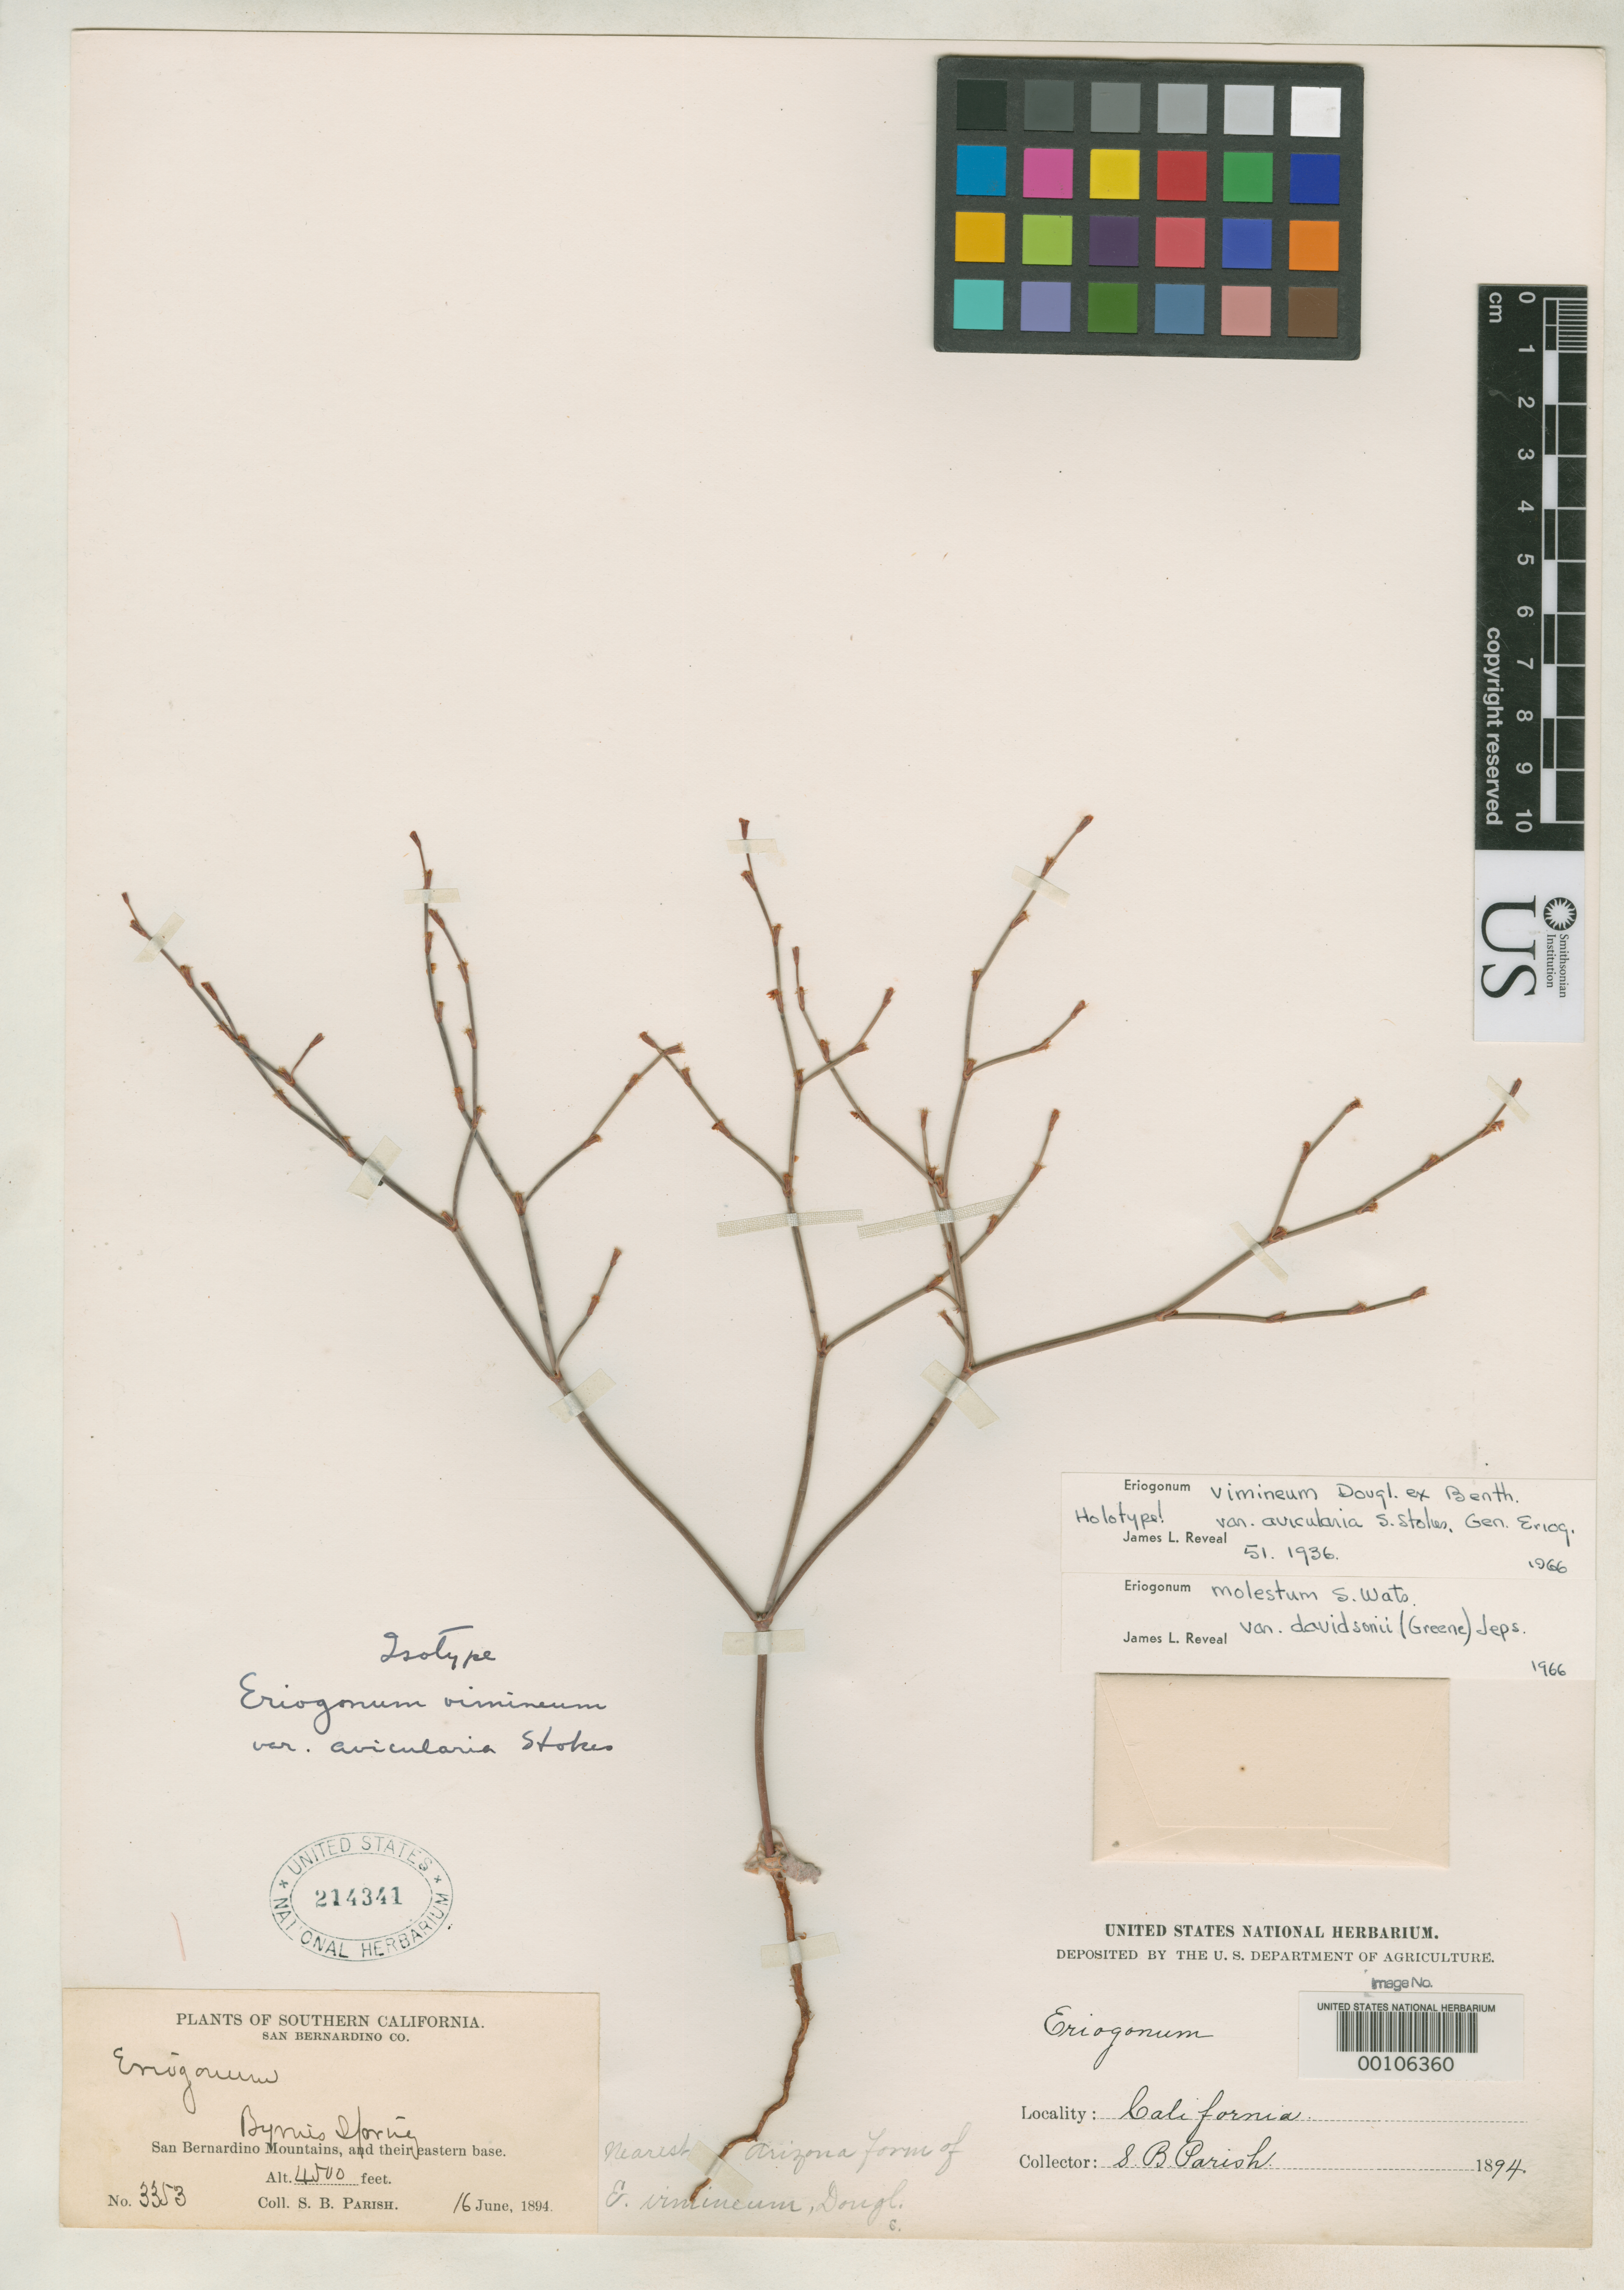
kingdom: Plantae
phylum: Tracheophyta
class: Magnoliopsida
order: Caryophyllales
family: Polygonaceae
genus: Eriogonum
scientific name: Eriogonum vimineum var. avicularia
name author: S. Stokes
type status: Holotype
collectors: S. B. Parish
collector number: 3353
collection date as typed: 16 Jun 1894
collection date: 1894-06-16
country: United States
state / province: California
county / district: San Bernardino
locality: Byrnes' Springs, eastern base of San Bernardino Mts.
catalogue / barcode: US 214341